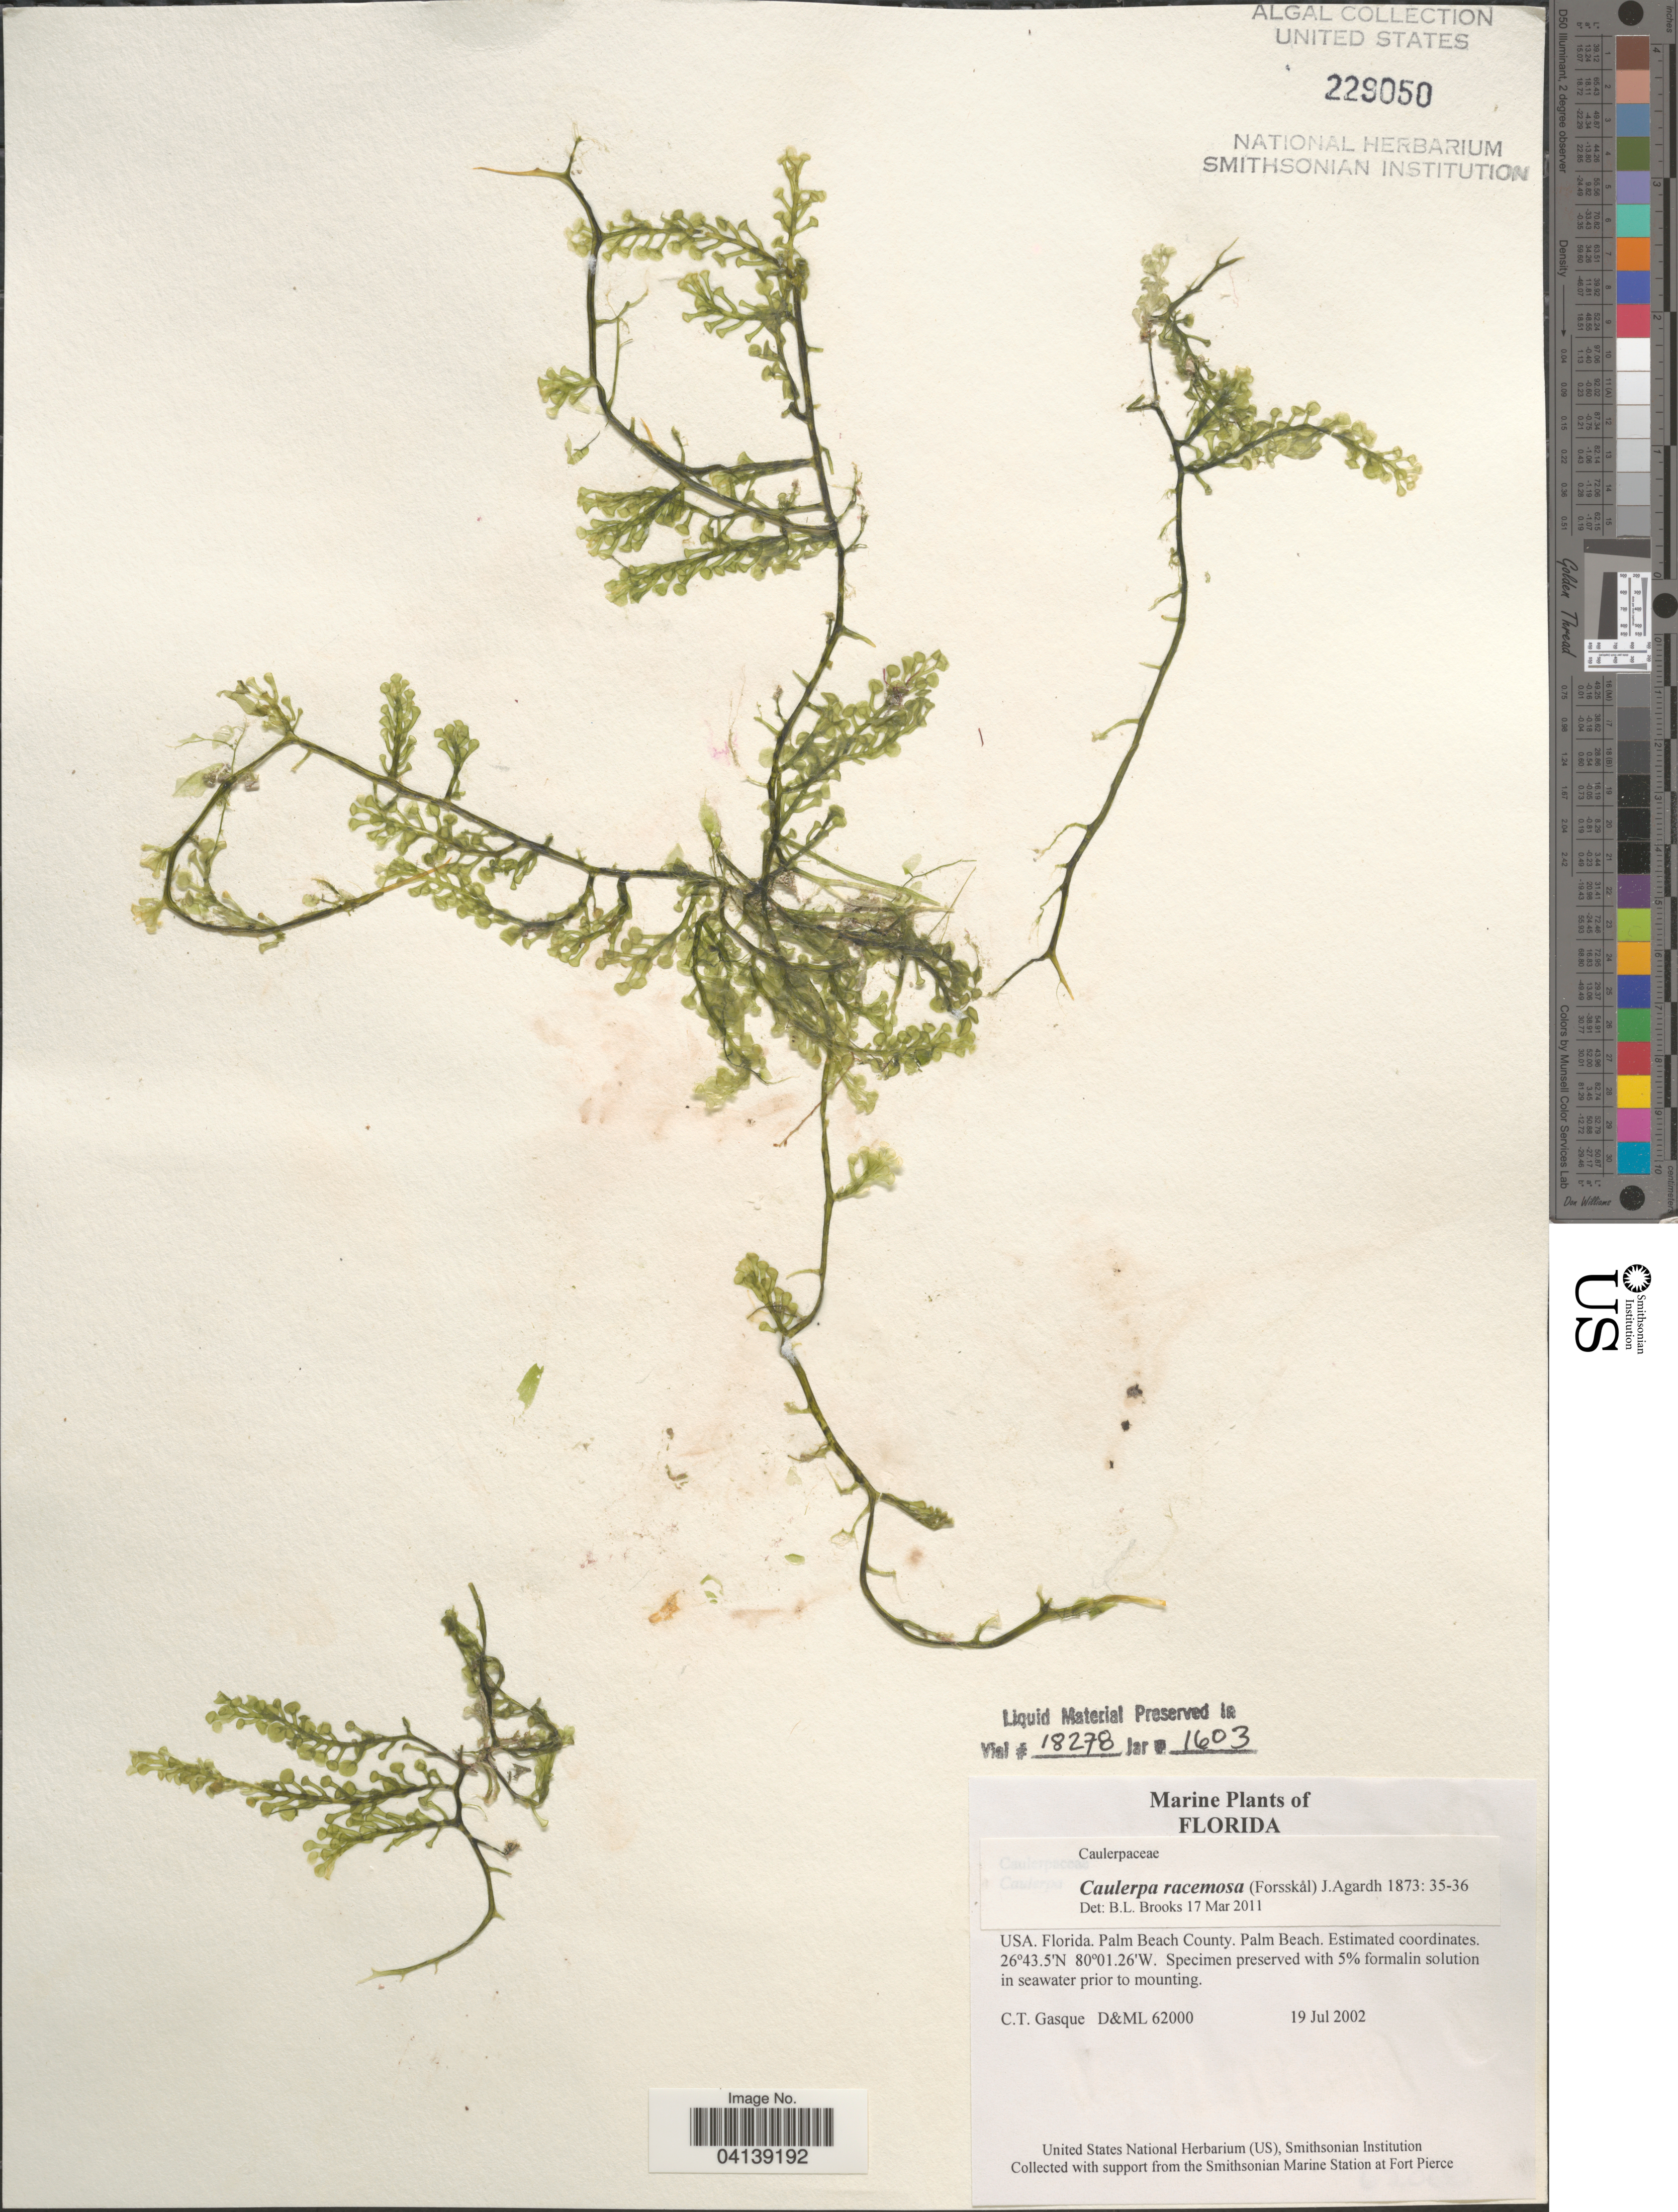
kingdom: Plantae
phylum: Chlorophyta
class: Ulvophyceae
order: Bryopsidales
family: Caulerpaceae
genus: Caulerpa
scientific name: Caulerpa racemosa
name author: (Forssk.) J. Agardh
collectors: C. Gasque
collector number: D&ML62000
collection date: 2002-07-19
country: United States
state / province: Florida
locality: Palm Beach County. Palm Beach.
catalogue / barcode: US 229050